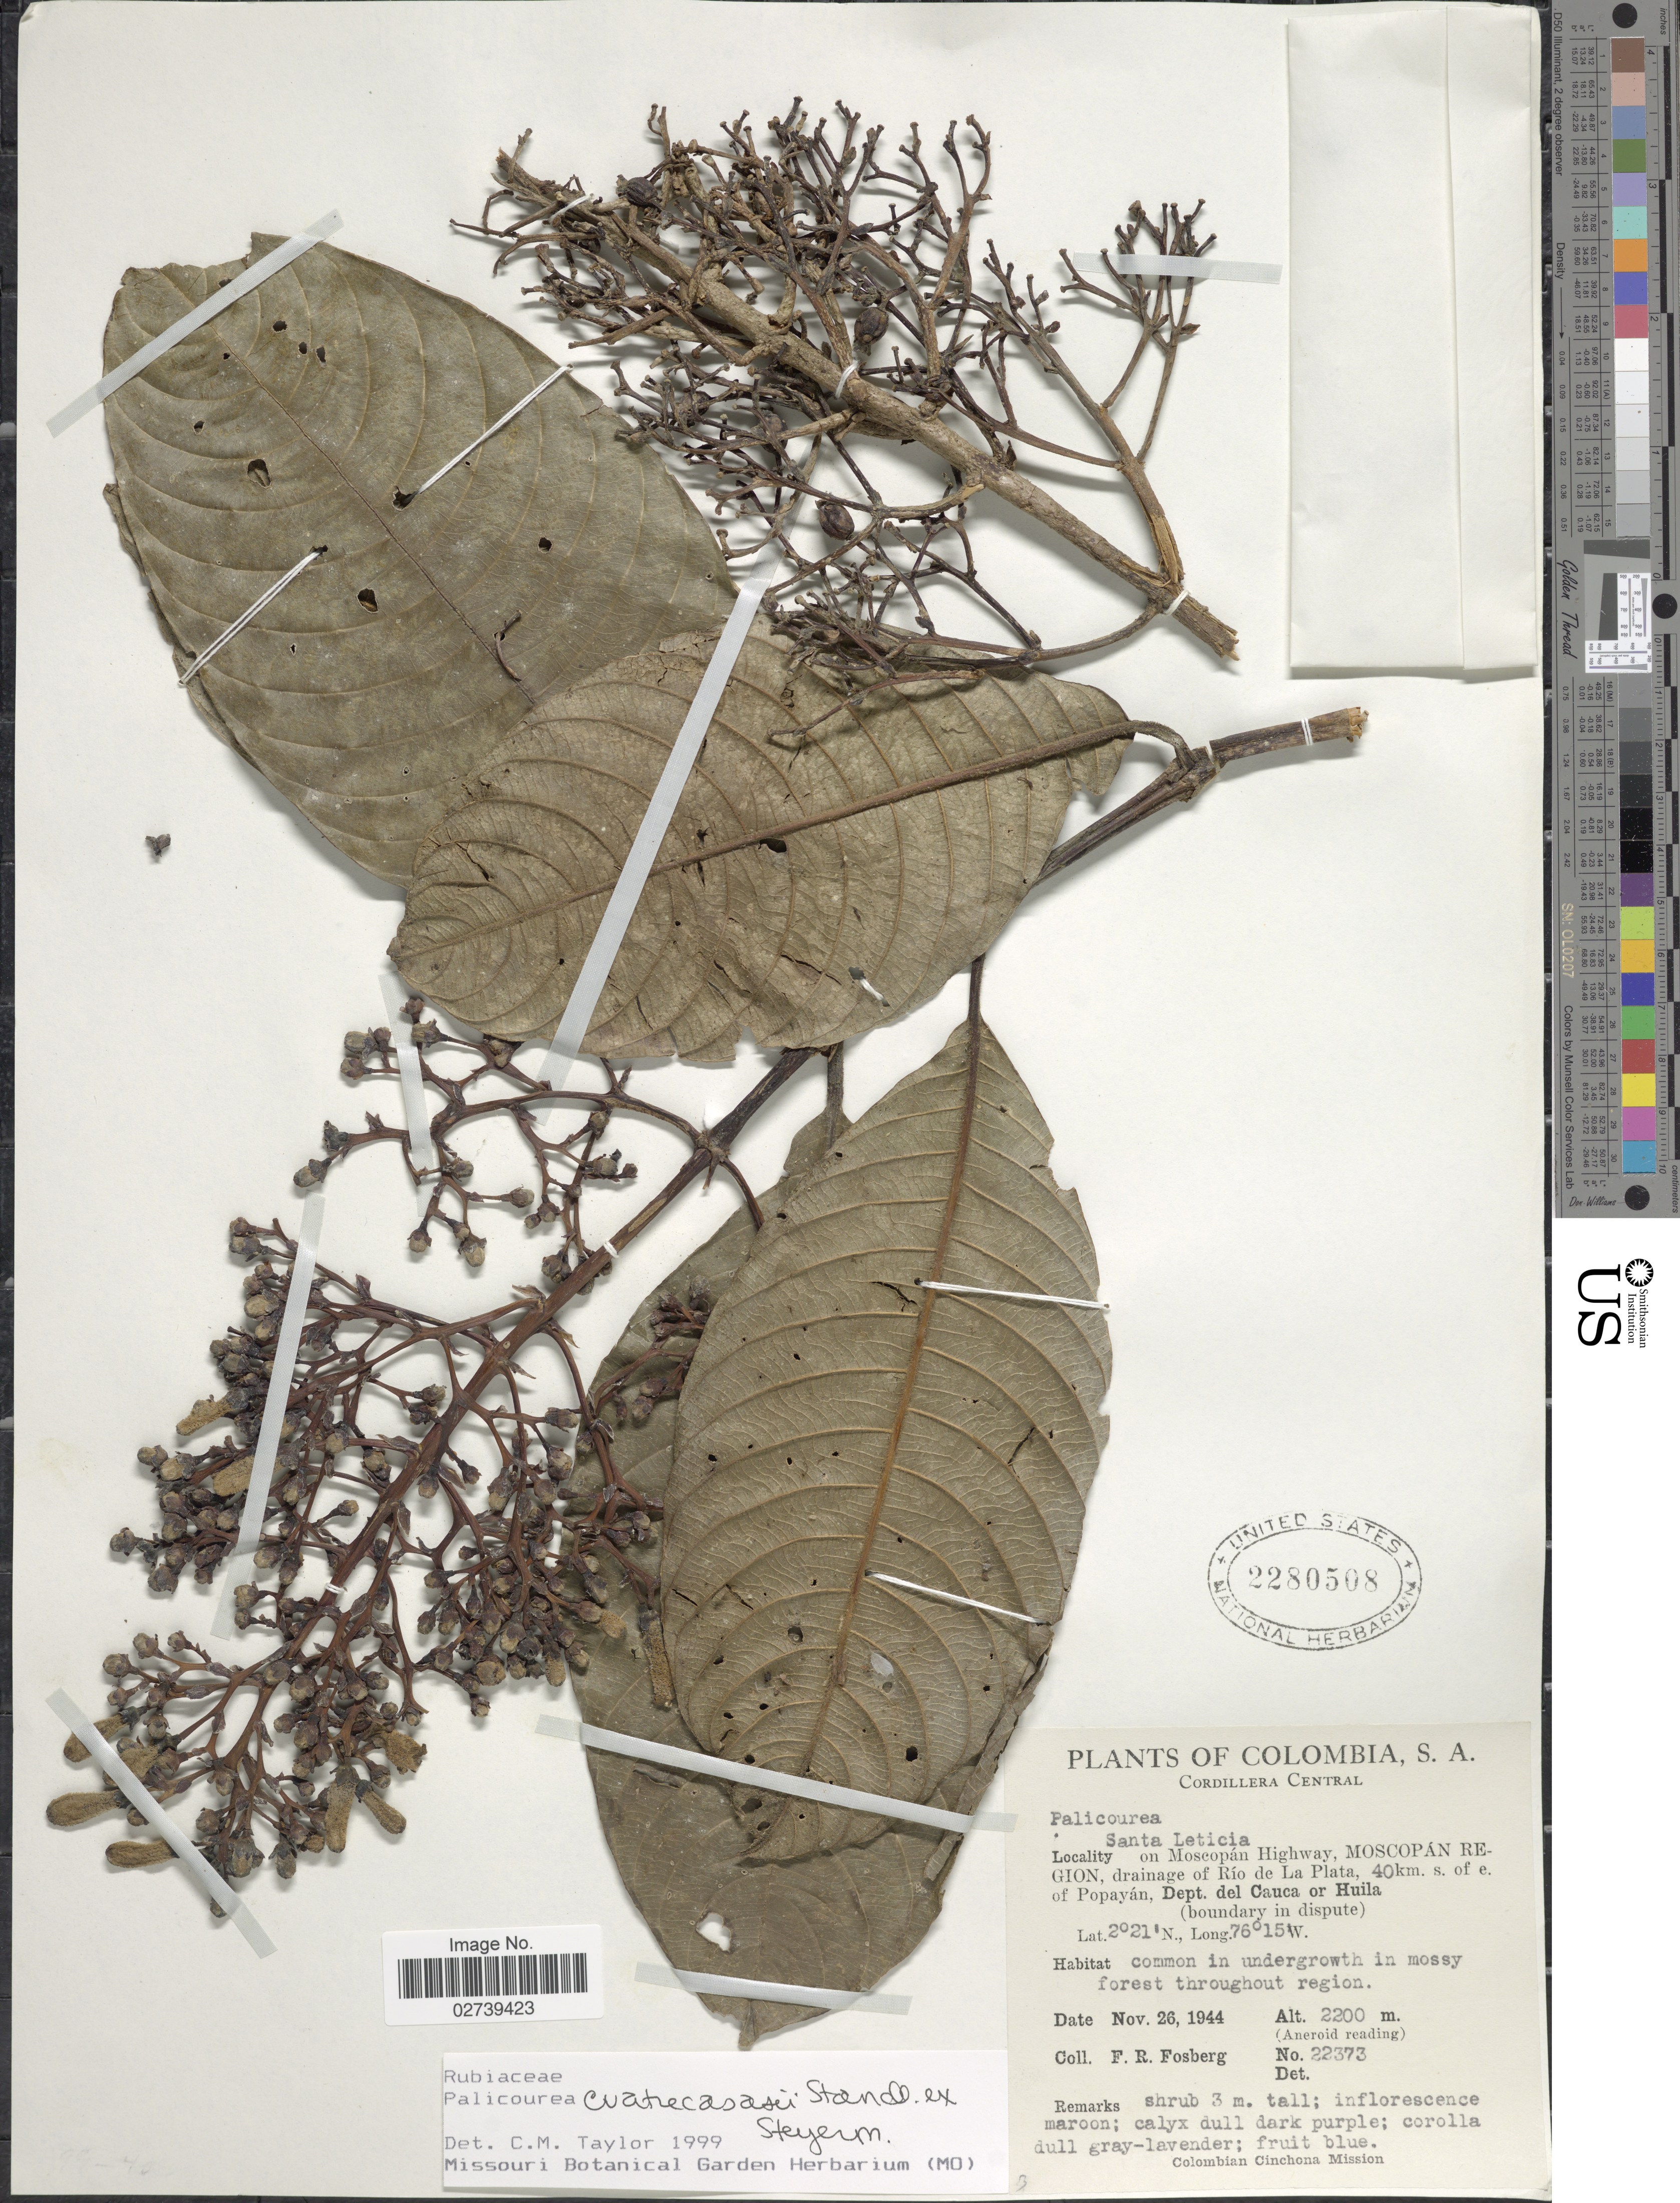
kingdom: Plantae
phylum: Tracheophyta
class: Magnoliopsida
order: Gentianales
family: Rubiaceae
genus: Palicourea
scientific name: Palicourea cuatrecasasii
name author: Standl. ex Steyerm.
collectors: F. R. Fosberg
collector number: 22373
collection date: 1944-11-26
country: Colombia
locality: Cordillera Central, Santa Leticia on Moscopan Highway, Moscopan Region, drainage of Rio de La Plata, 40 km. s. of e. of Popayan, Dept. del Cauca or Huila (boundary in dispute), in mossy forest throughout region.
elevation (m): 2200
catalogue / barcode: US 2280508